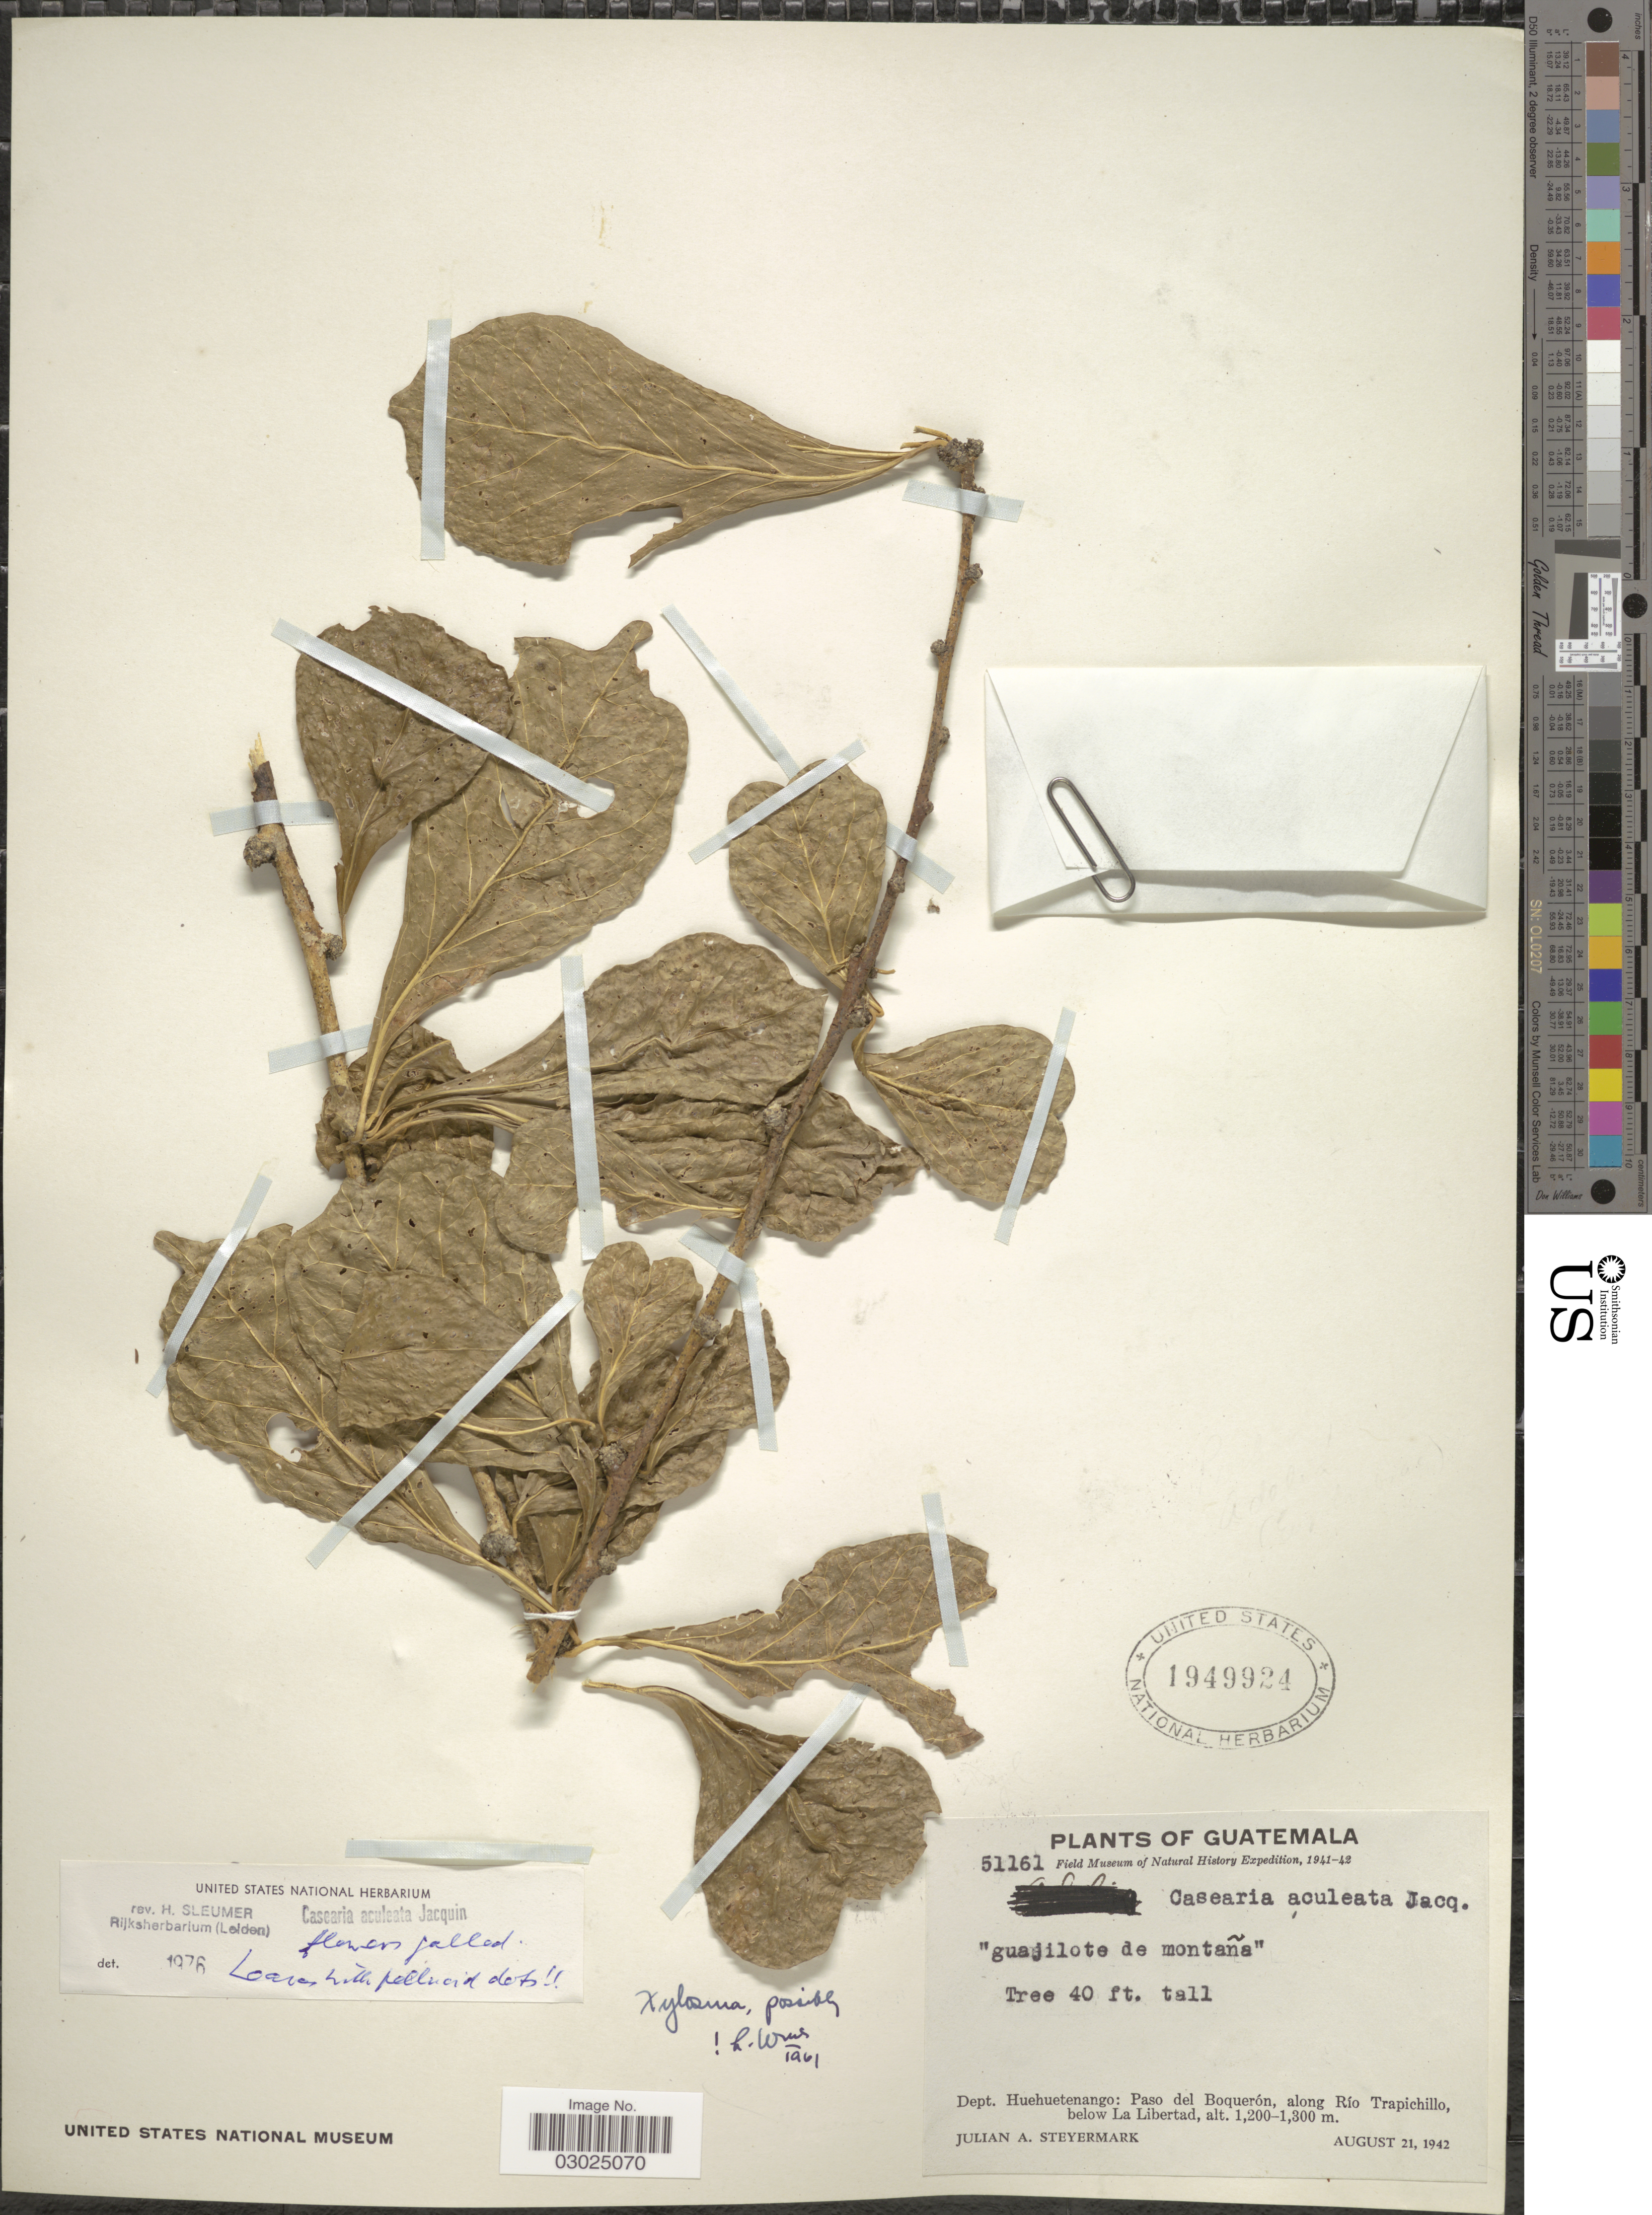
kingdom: Plantae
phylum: Tracheophyta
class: Magnoliopsida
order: Malpighiales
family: Salicaceae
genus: Casearia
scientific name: Casearia aculeata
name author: Jacq.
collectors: J. Steyermark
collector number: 51161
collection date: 1942-08-21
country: Guatemala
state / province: Huehuetenango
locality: Dept. Huehuetenango: Paso del Boquerón, along Río Trapichillo, below La Libertad.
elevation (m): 1200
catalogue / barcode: US 1949924